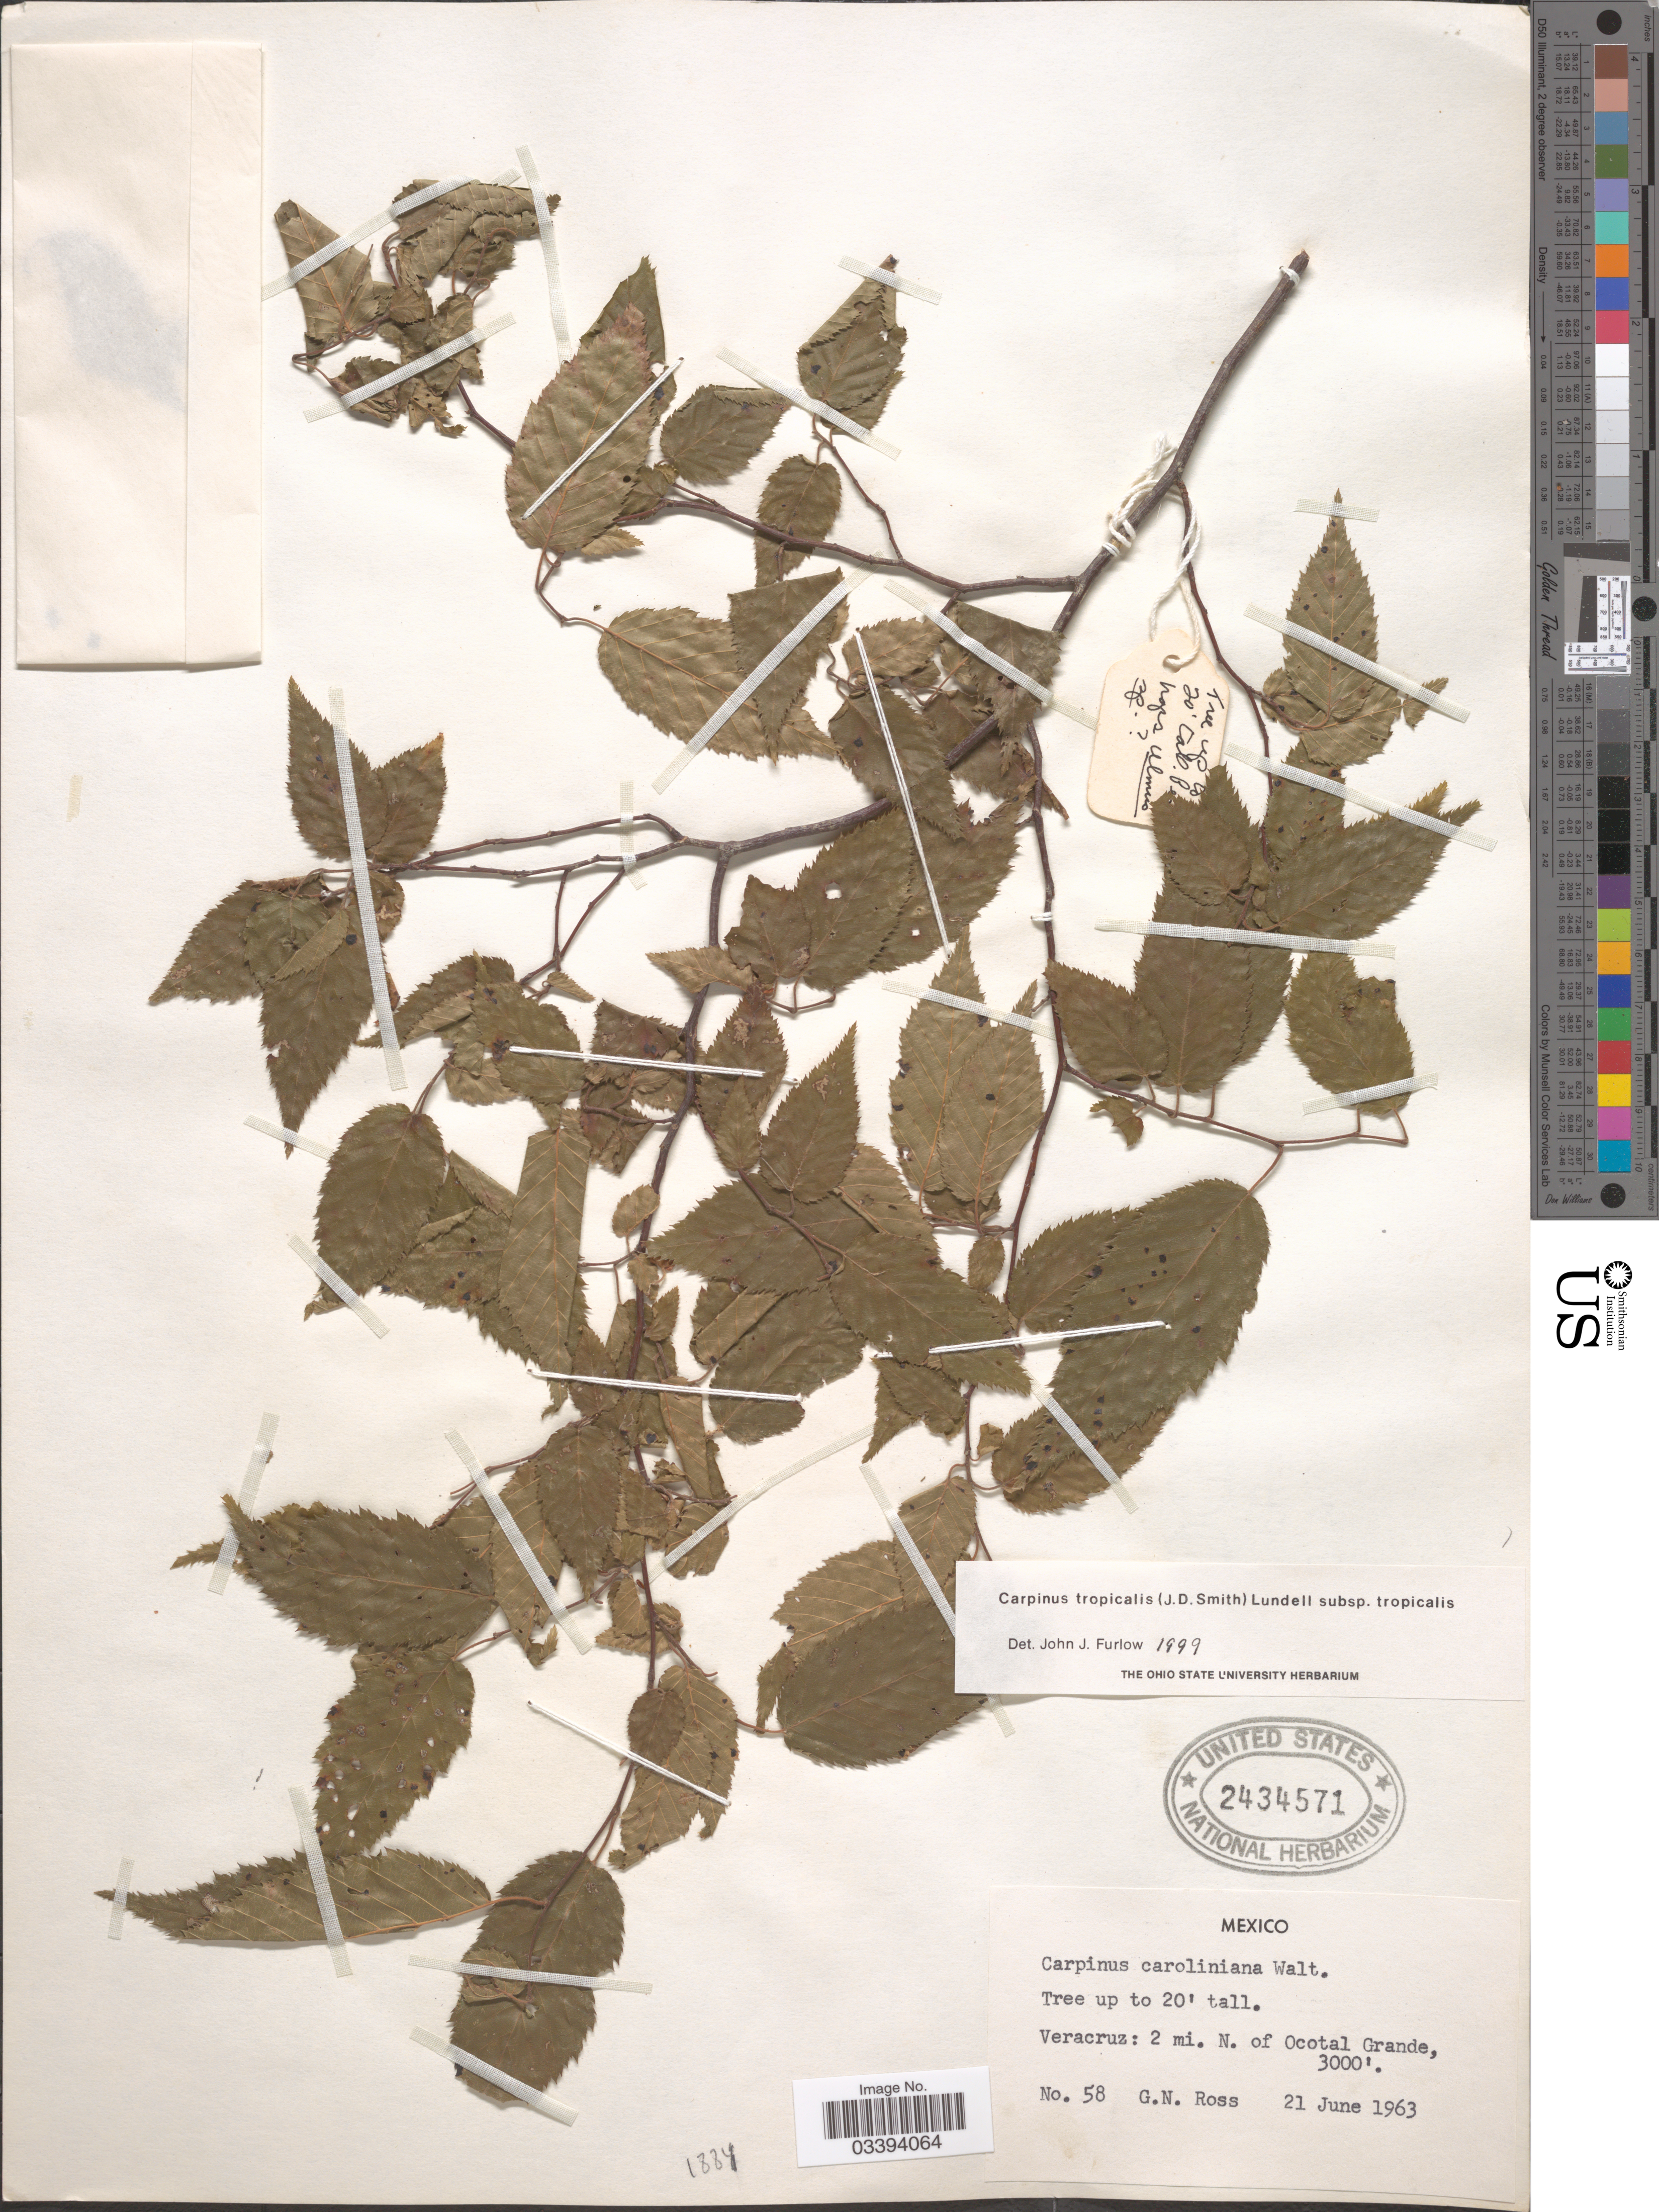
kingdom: Plantae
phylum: Tracheophyta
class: Magnoliopsida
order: Fagales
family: Betulaceae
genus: Carpinus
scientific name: Carpinus tropicalis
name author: (Donn. Sm.) Lundell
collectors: G. N. Ross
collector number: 58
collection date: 1963-06-21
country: Mexico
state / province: Veracruz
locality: Veracruz: 2 mi. N. of Ocotal Grande.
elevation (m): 914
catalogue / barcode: US 2434571